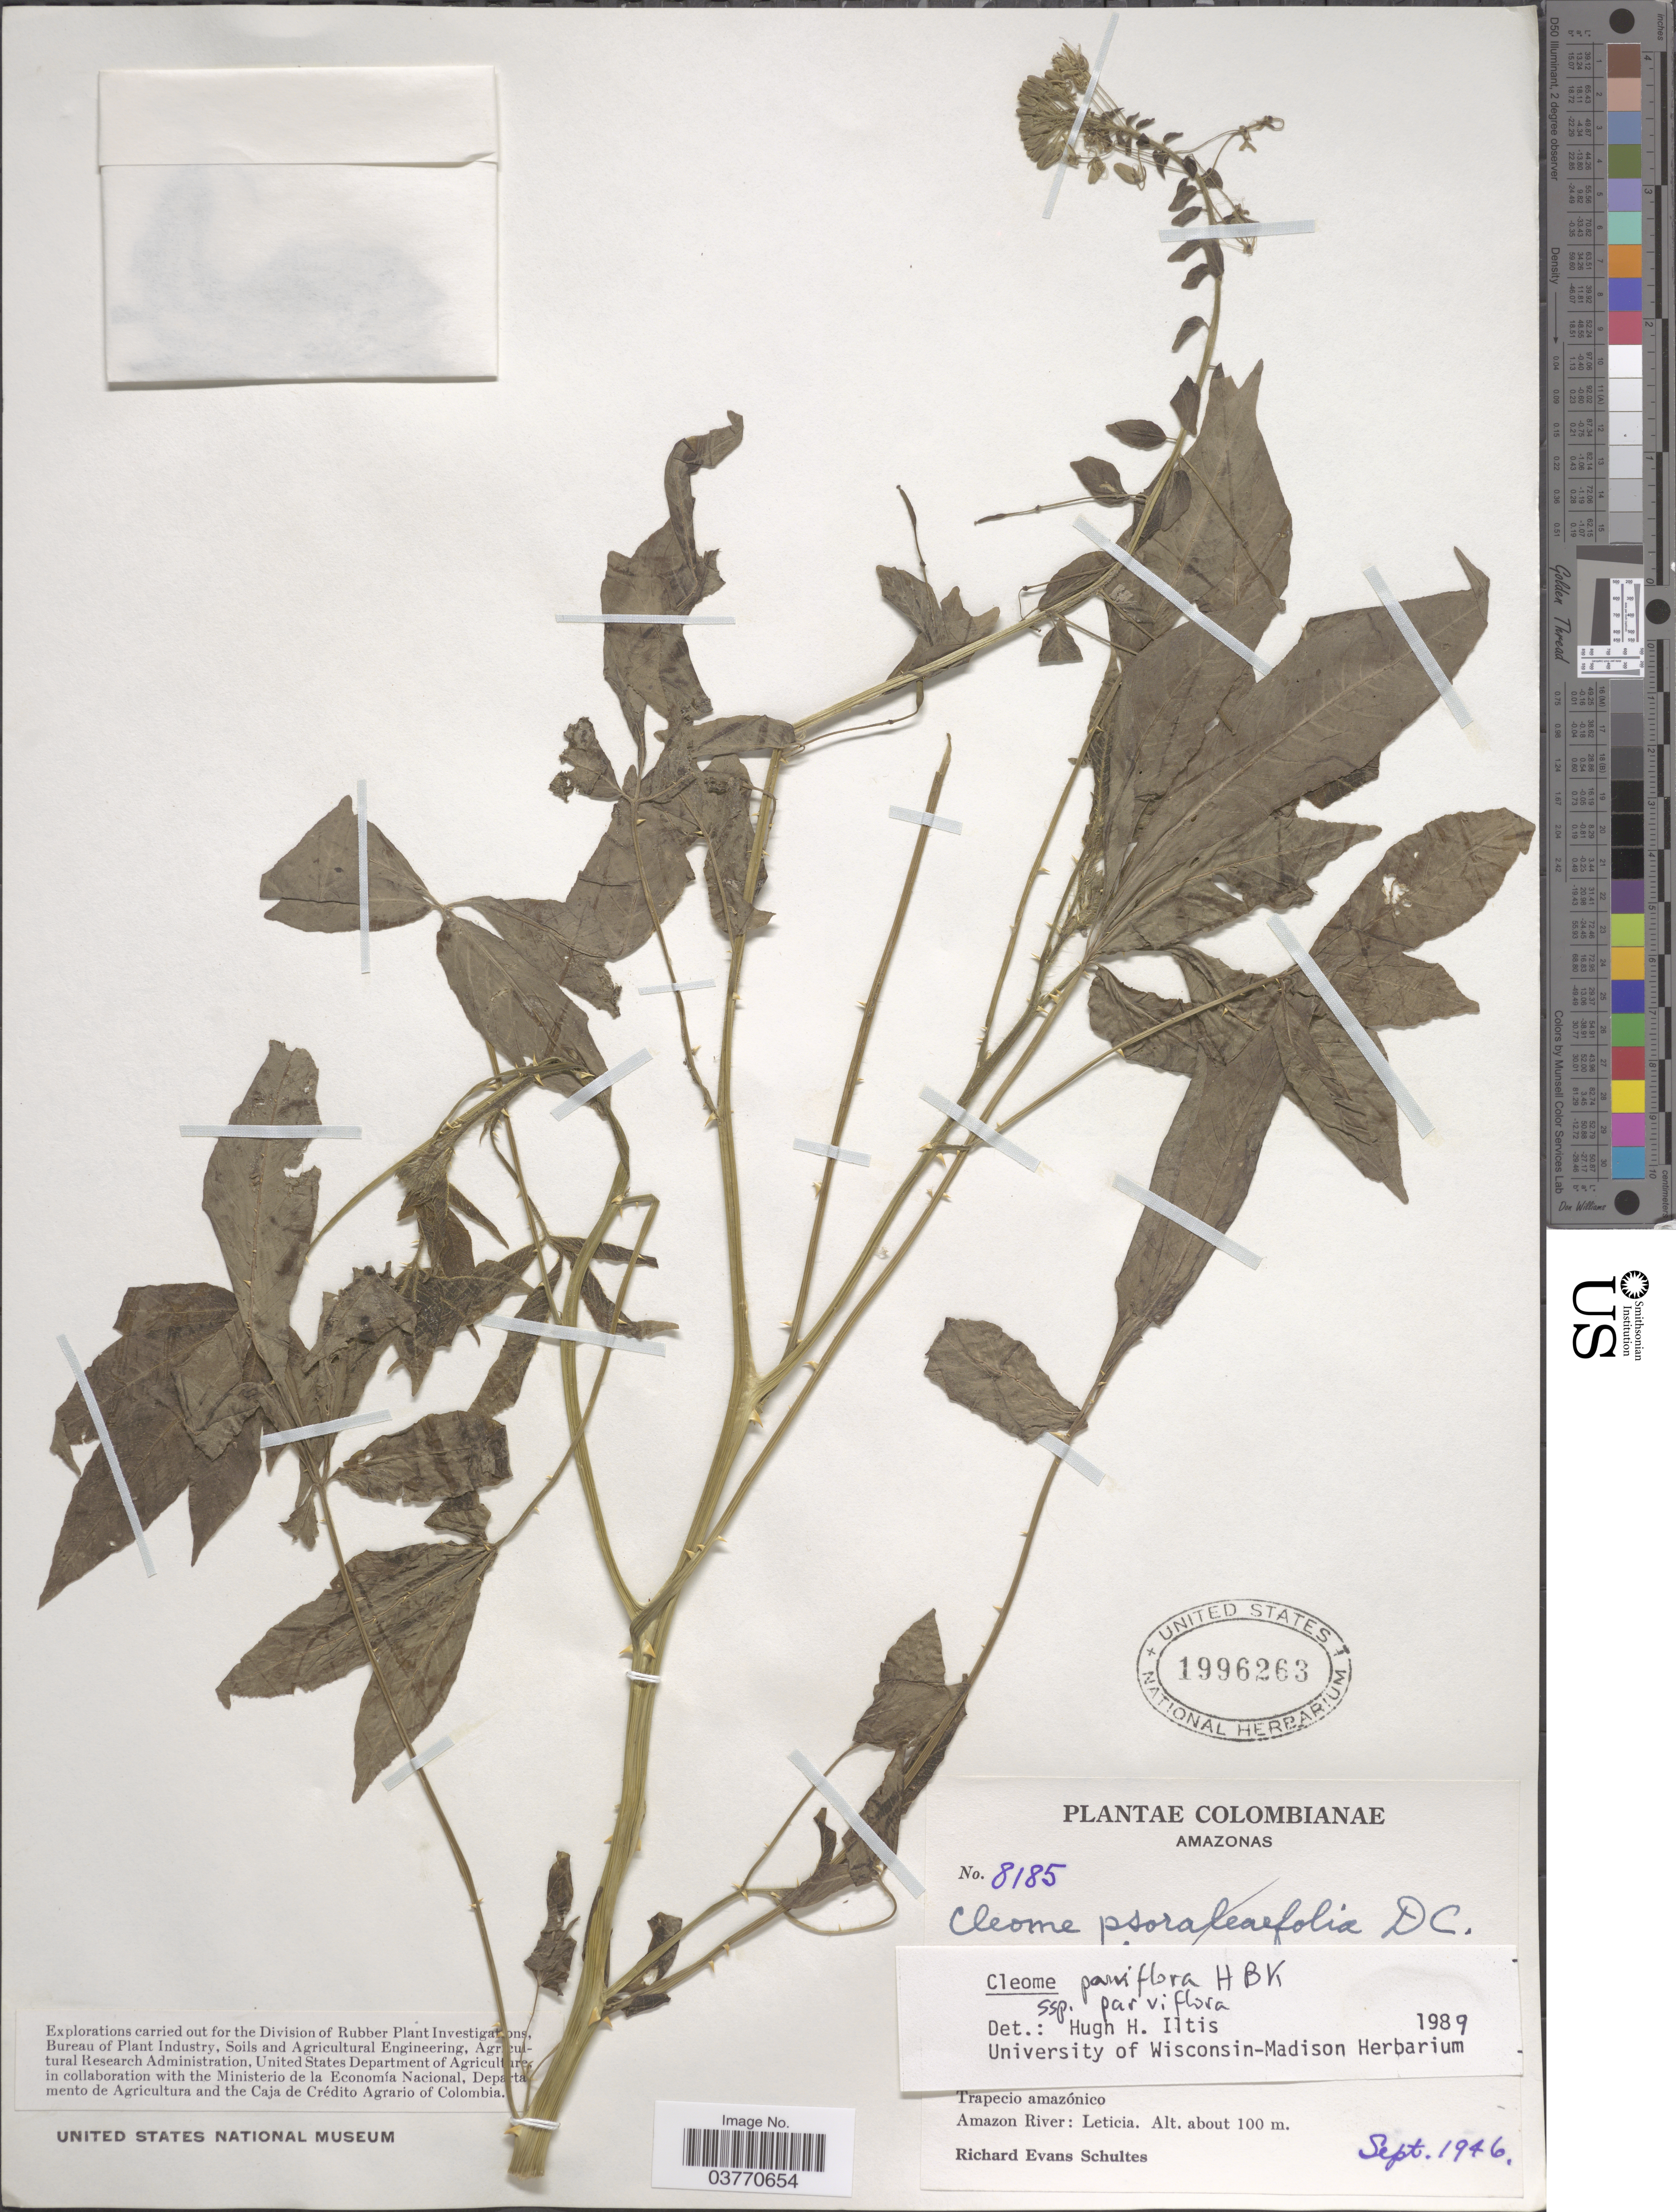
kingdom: Plantae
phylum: Tracheophyta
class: Magnoliopsida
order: Brassicales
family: Cleomaceae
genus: Tarenaya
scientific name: Tarenaya parviflora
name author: (Kunth) Iltis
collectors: R. E. Schultes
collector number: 8185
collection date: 1946-09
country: Colombia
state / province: Amazônas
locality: Trapecio amazónico. Amazon River: Leticia.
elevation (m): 100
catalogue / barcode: US 1996263